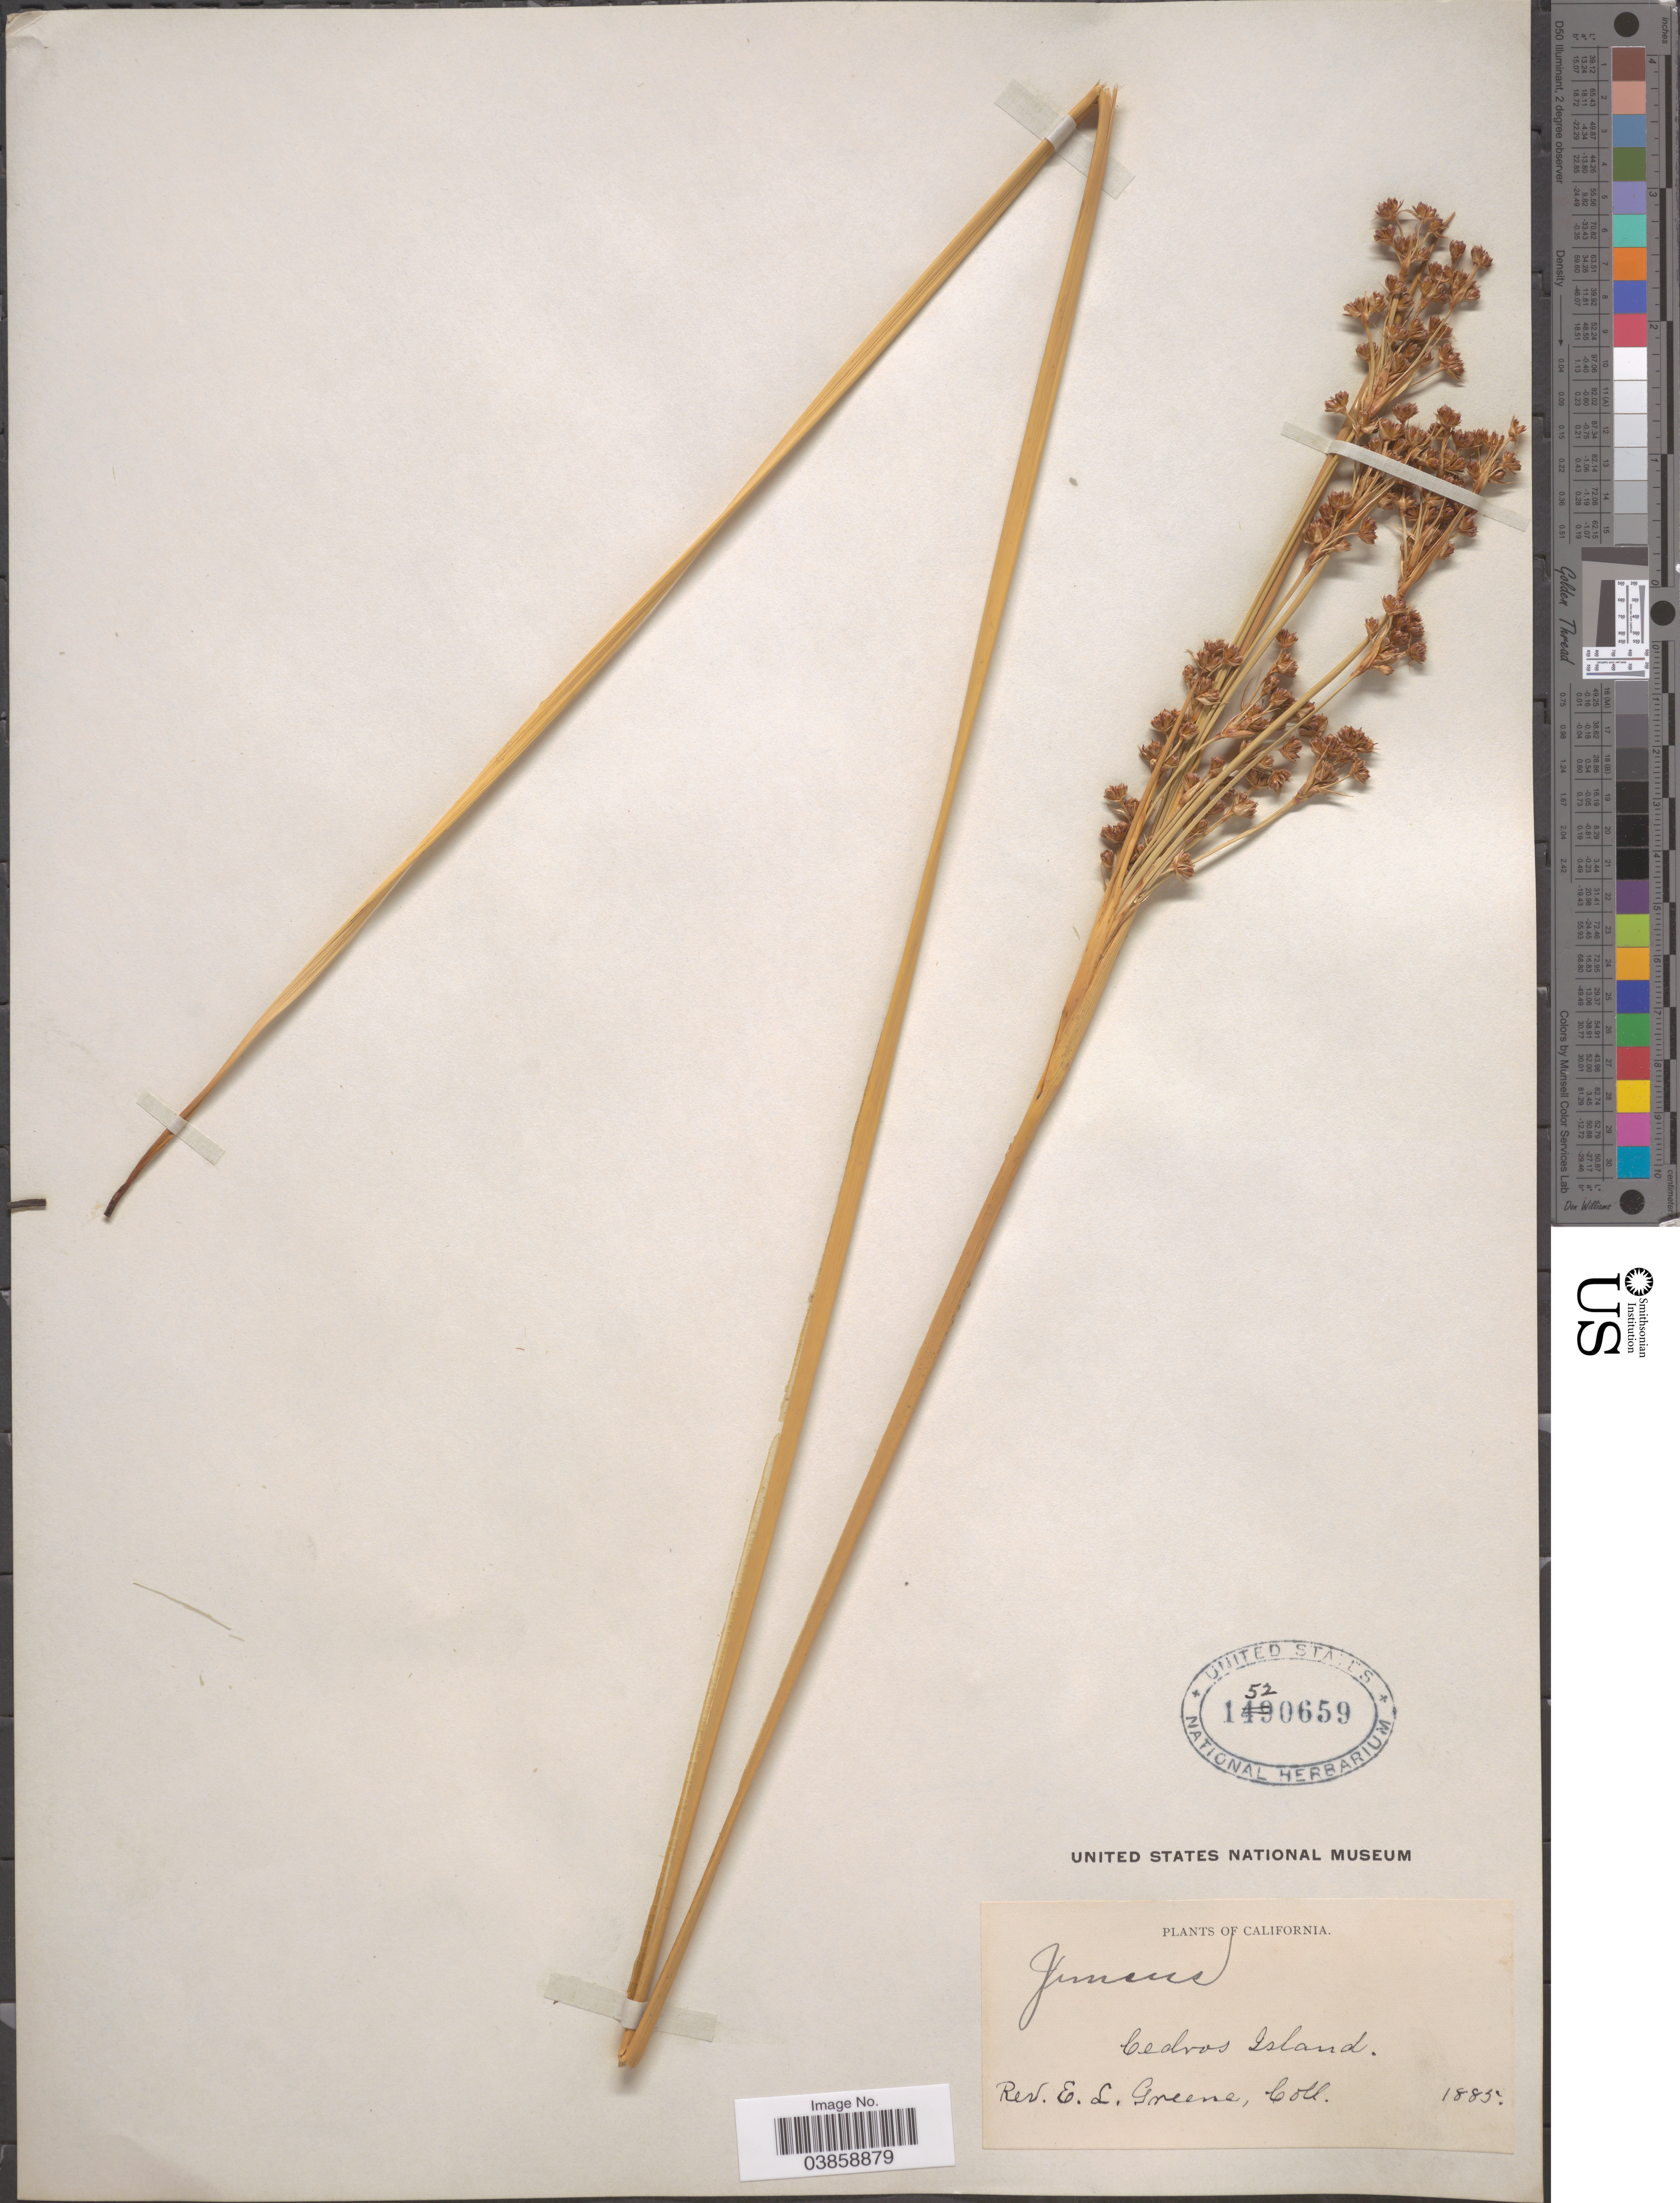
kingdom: Plantae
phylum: Tracheophyta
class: Liliopsida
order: Poales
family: Juncaceae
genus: Juncus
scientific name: Juncus sp.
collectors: E. L. Greene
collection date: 1885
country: United States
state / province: California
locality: Cedros Island.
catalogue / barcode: US 1520659